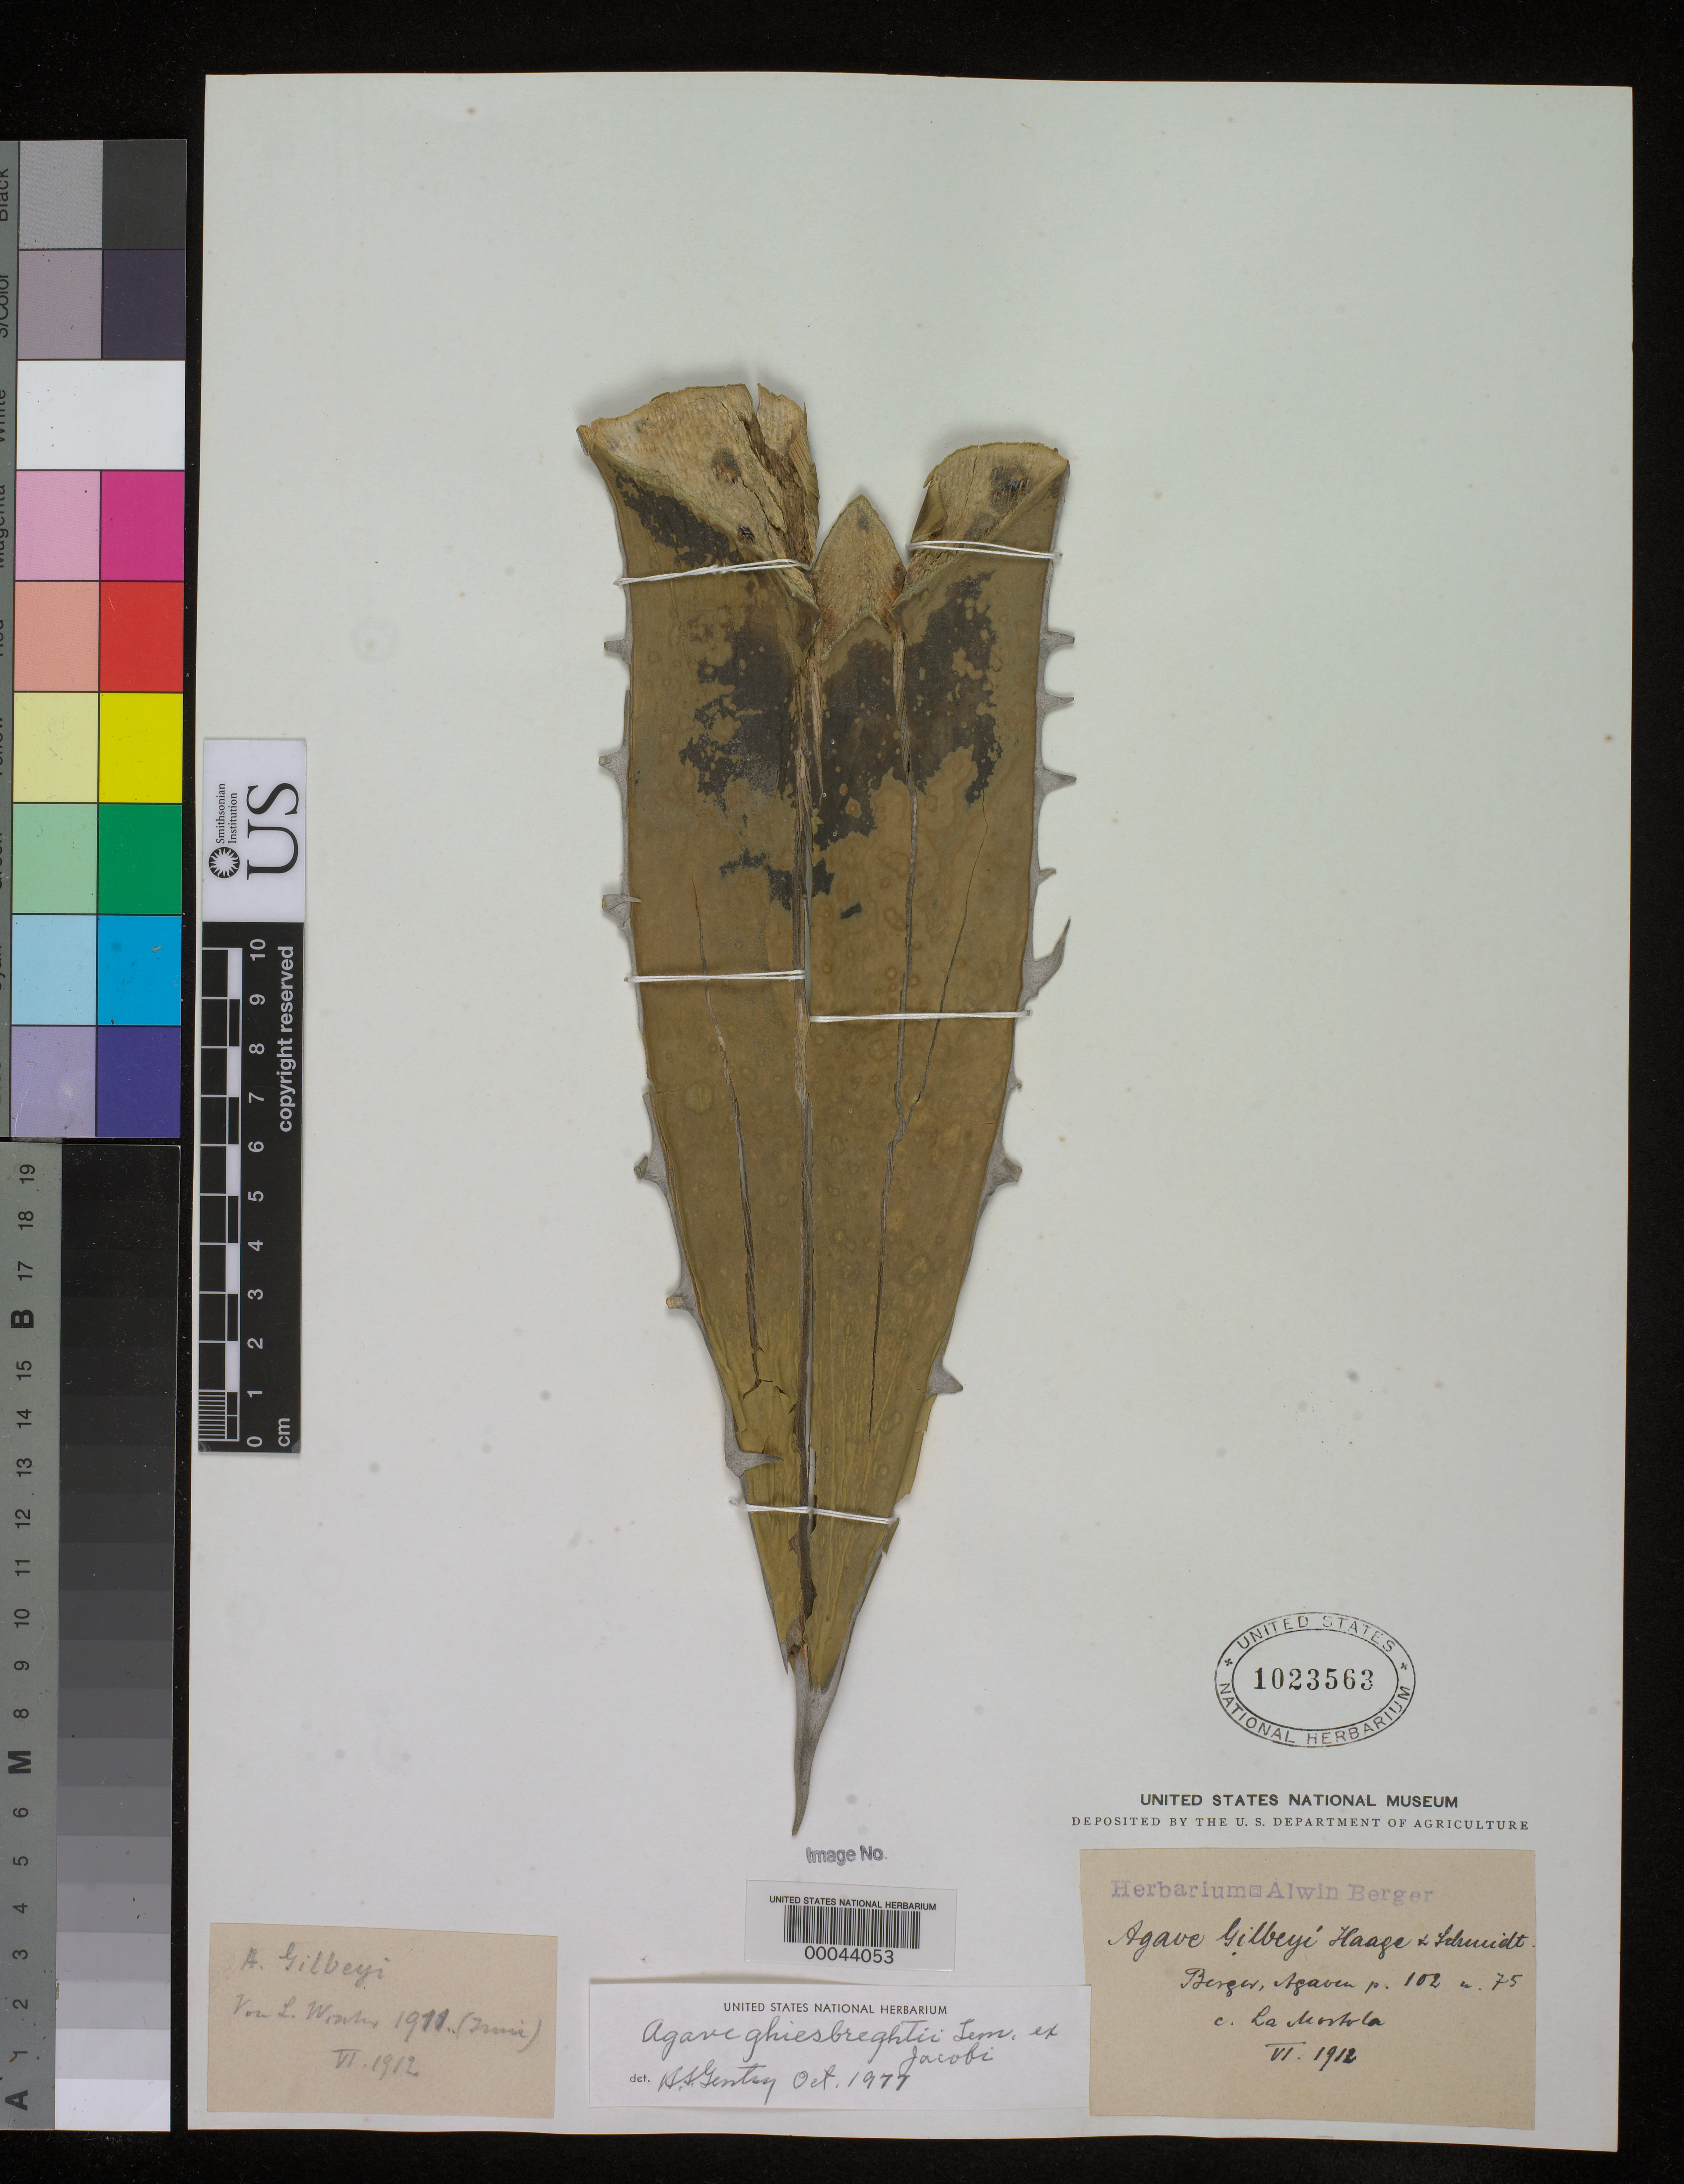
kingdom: Plantae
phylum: Tracheophyta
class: Liliopsida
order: Asparagales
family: Asparagaceae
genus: Agave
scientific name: Agave ghiesbrechtii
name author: K. Koch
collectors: ex herb. A. Berger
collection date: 1909-06-02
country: Mexico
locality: Cultivated at La Mortola, Italy.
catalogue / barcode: US 1023563